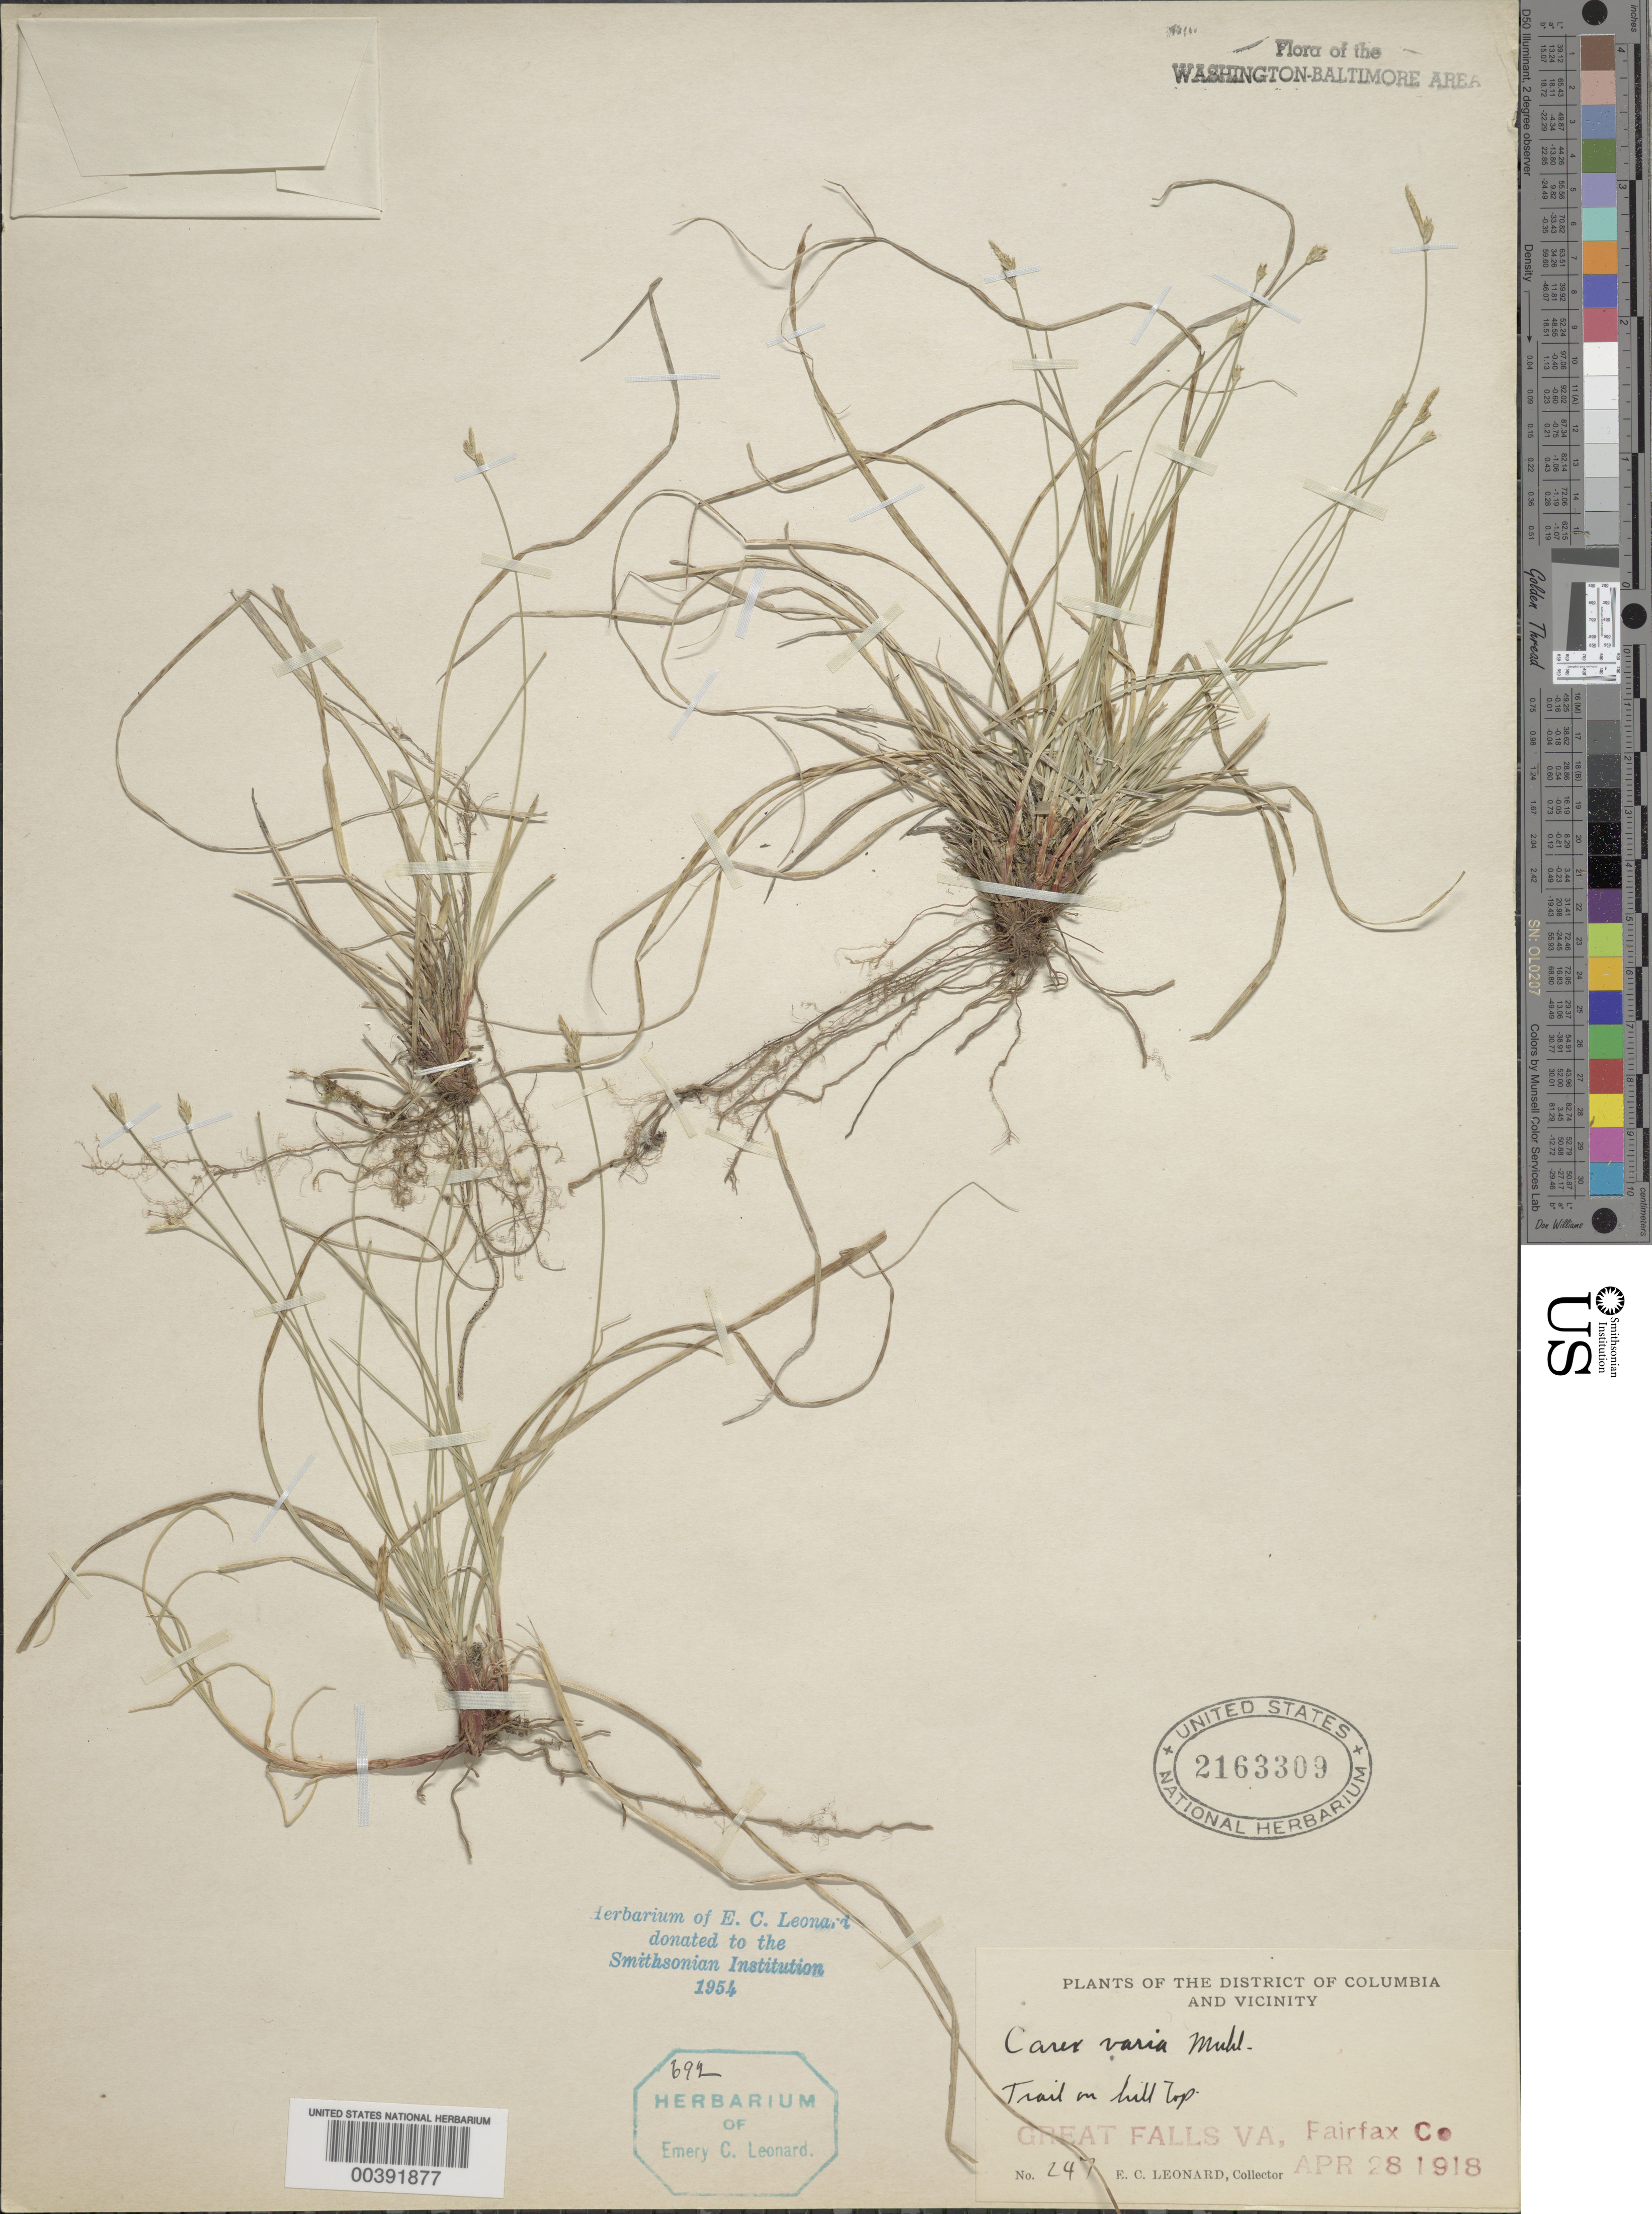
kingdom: Plantae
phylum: Tracheophyta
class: Liliopsida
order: Poales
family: Cyperaceae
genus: Carex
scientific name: Carex albicans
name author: Willd. ex Spreng.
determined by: Shetler, Stanwyn G., (US), NMNH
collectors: E. C. Leonard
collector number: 247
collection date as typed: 28 Apr 1918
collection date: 1918-04-28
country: United States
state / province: Virginia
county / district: Fairfax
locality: Great Falls C. & O. Canal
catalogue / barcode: US 2163309